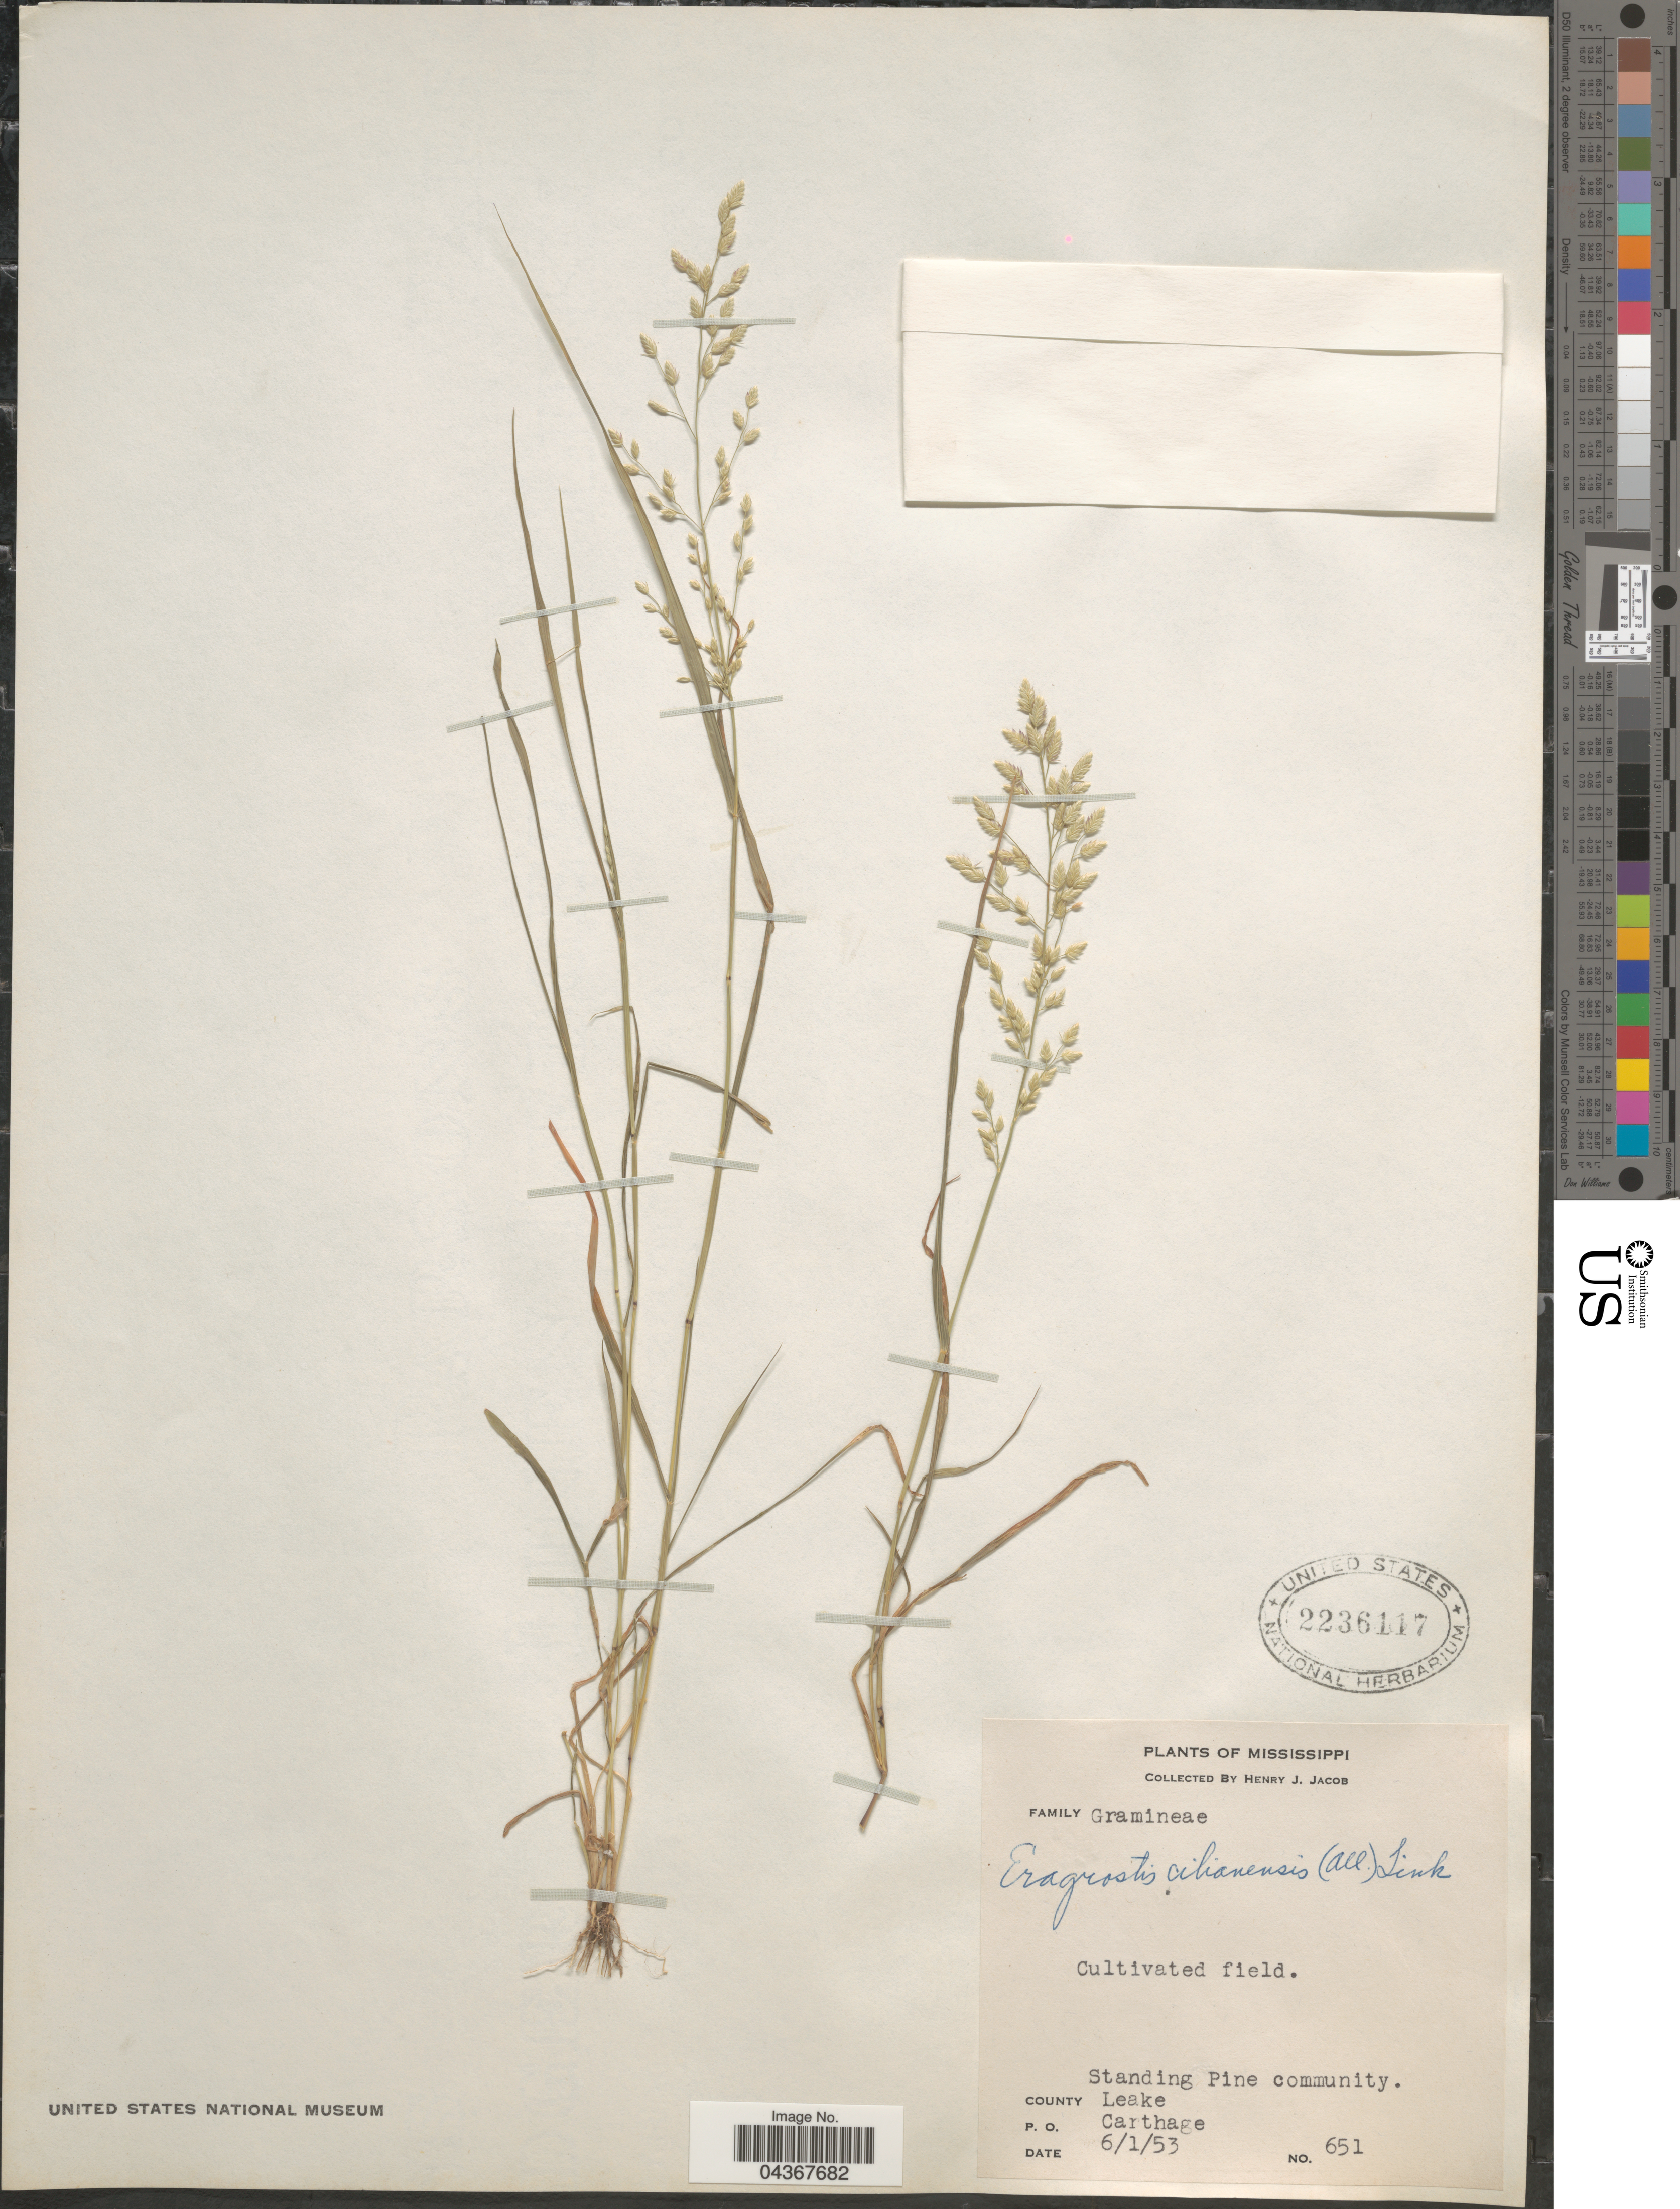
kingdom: Plantae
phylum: Tracheophyta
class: Liliopsida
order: Poales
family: Poaceae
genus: Eragrostis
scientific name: Eragrostis cilianensis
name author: (Bellardi) Vignolo ex Janch.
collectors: H. Jacob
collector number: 651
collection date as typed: Transcribed d/m/y: 1/6/53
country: United States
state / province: Mississippi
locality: Standing Pine community. County Leake. P. O. Carthage.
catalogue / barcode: US 2236117